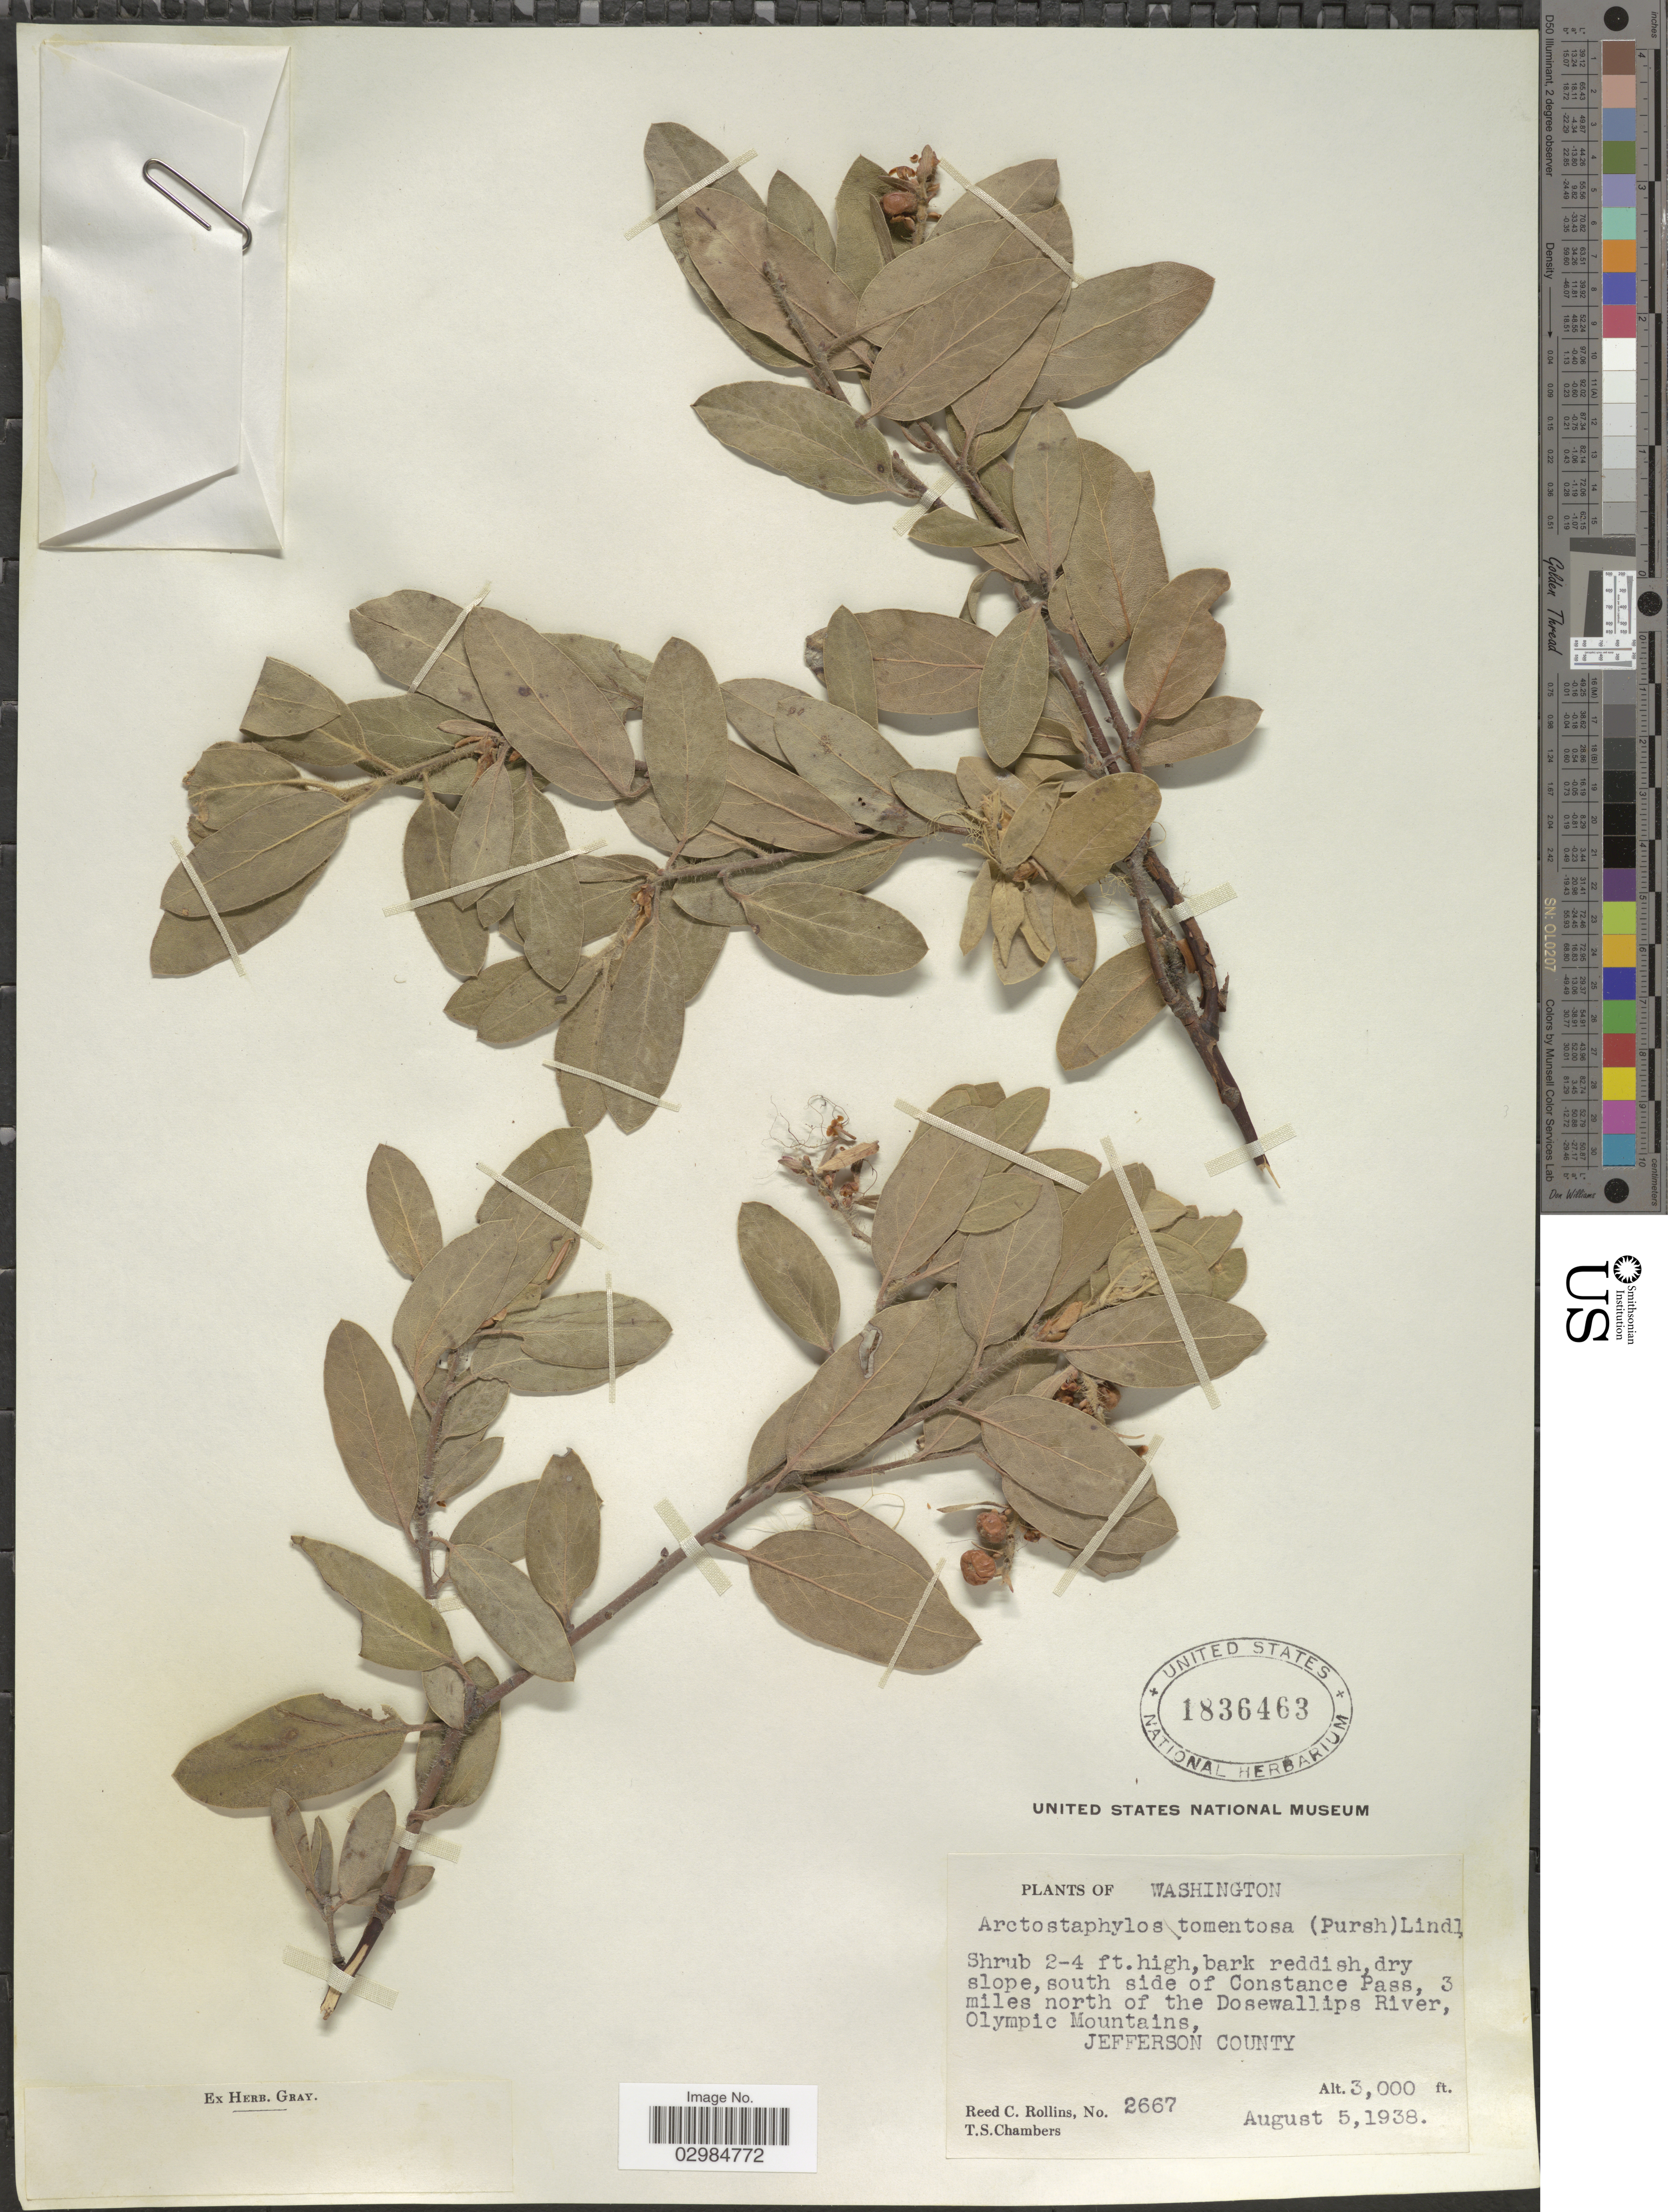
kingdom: Plantae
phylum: Tracheophyta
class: Magnoliopsida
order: Ericales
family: Ericaceae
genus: Arctostaphylos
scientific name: Arctostaphylos tomentosa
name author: (Pursh) Lindl.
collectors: R. C. Rollins & T. Chambers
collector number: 2667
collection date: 1938-08-05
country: United States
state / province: Washington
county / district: Jefferson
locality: South side of Constance Pass, 3 miles north of the Dosewallips River, Olympic Mountains, Jefferson County.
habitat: dry slope, south side of Constance Pass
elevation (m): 914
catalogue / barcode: US 1836463